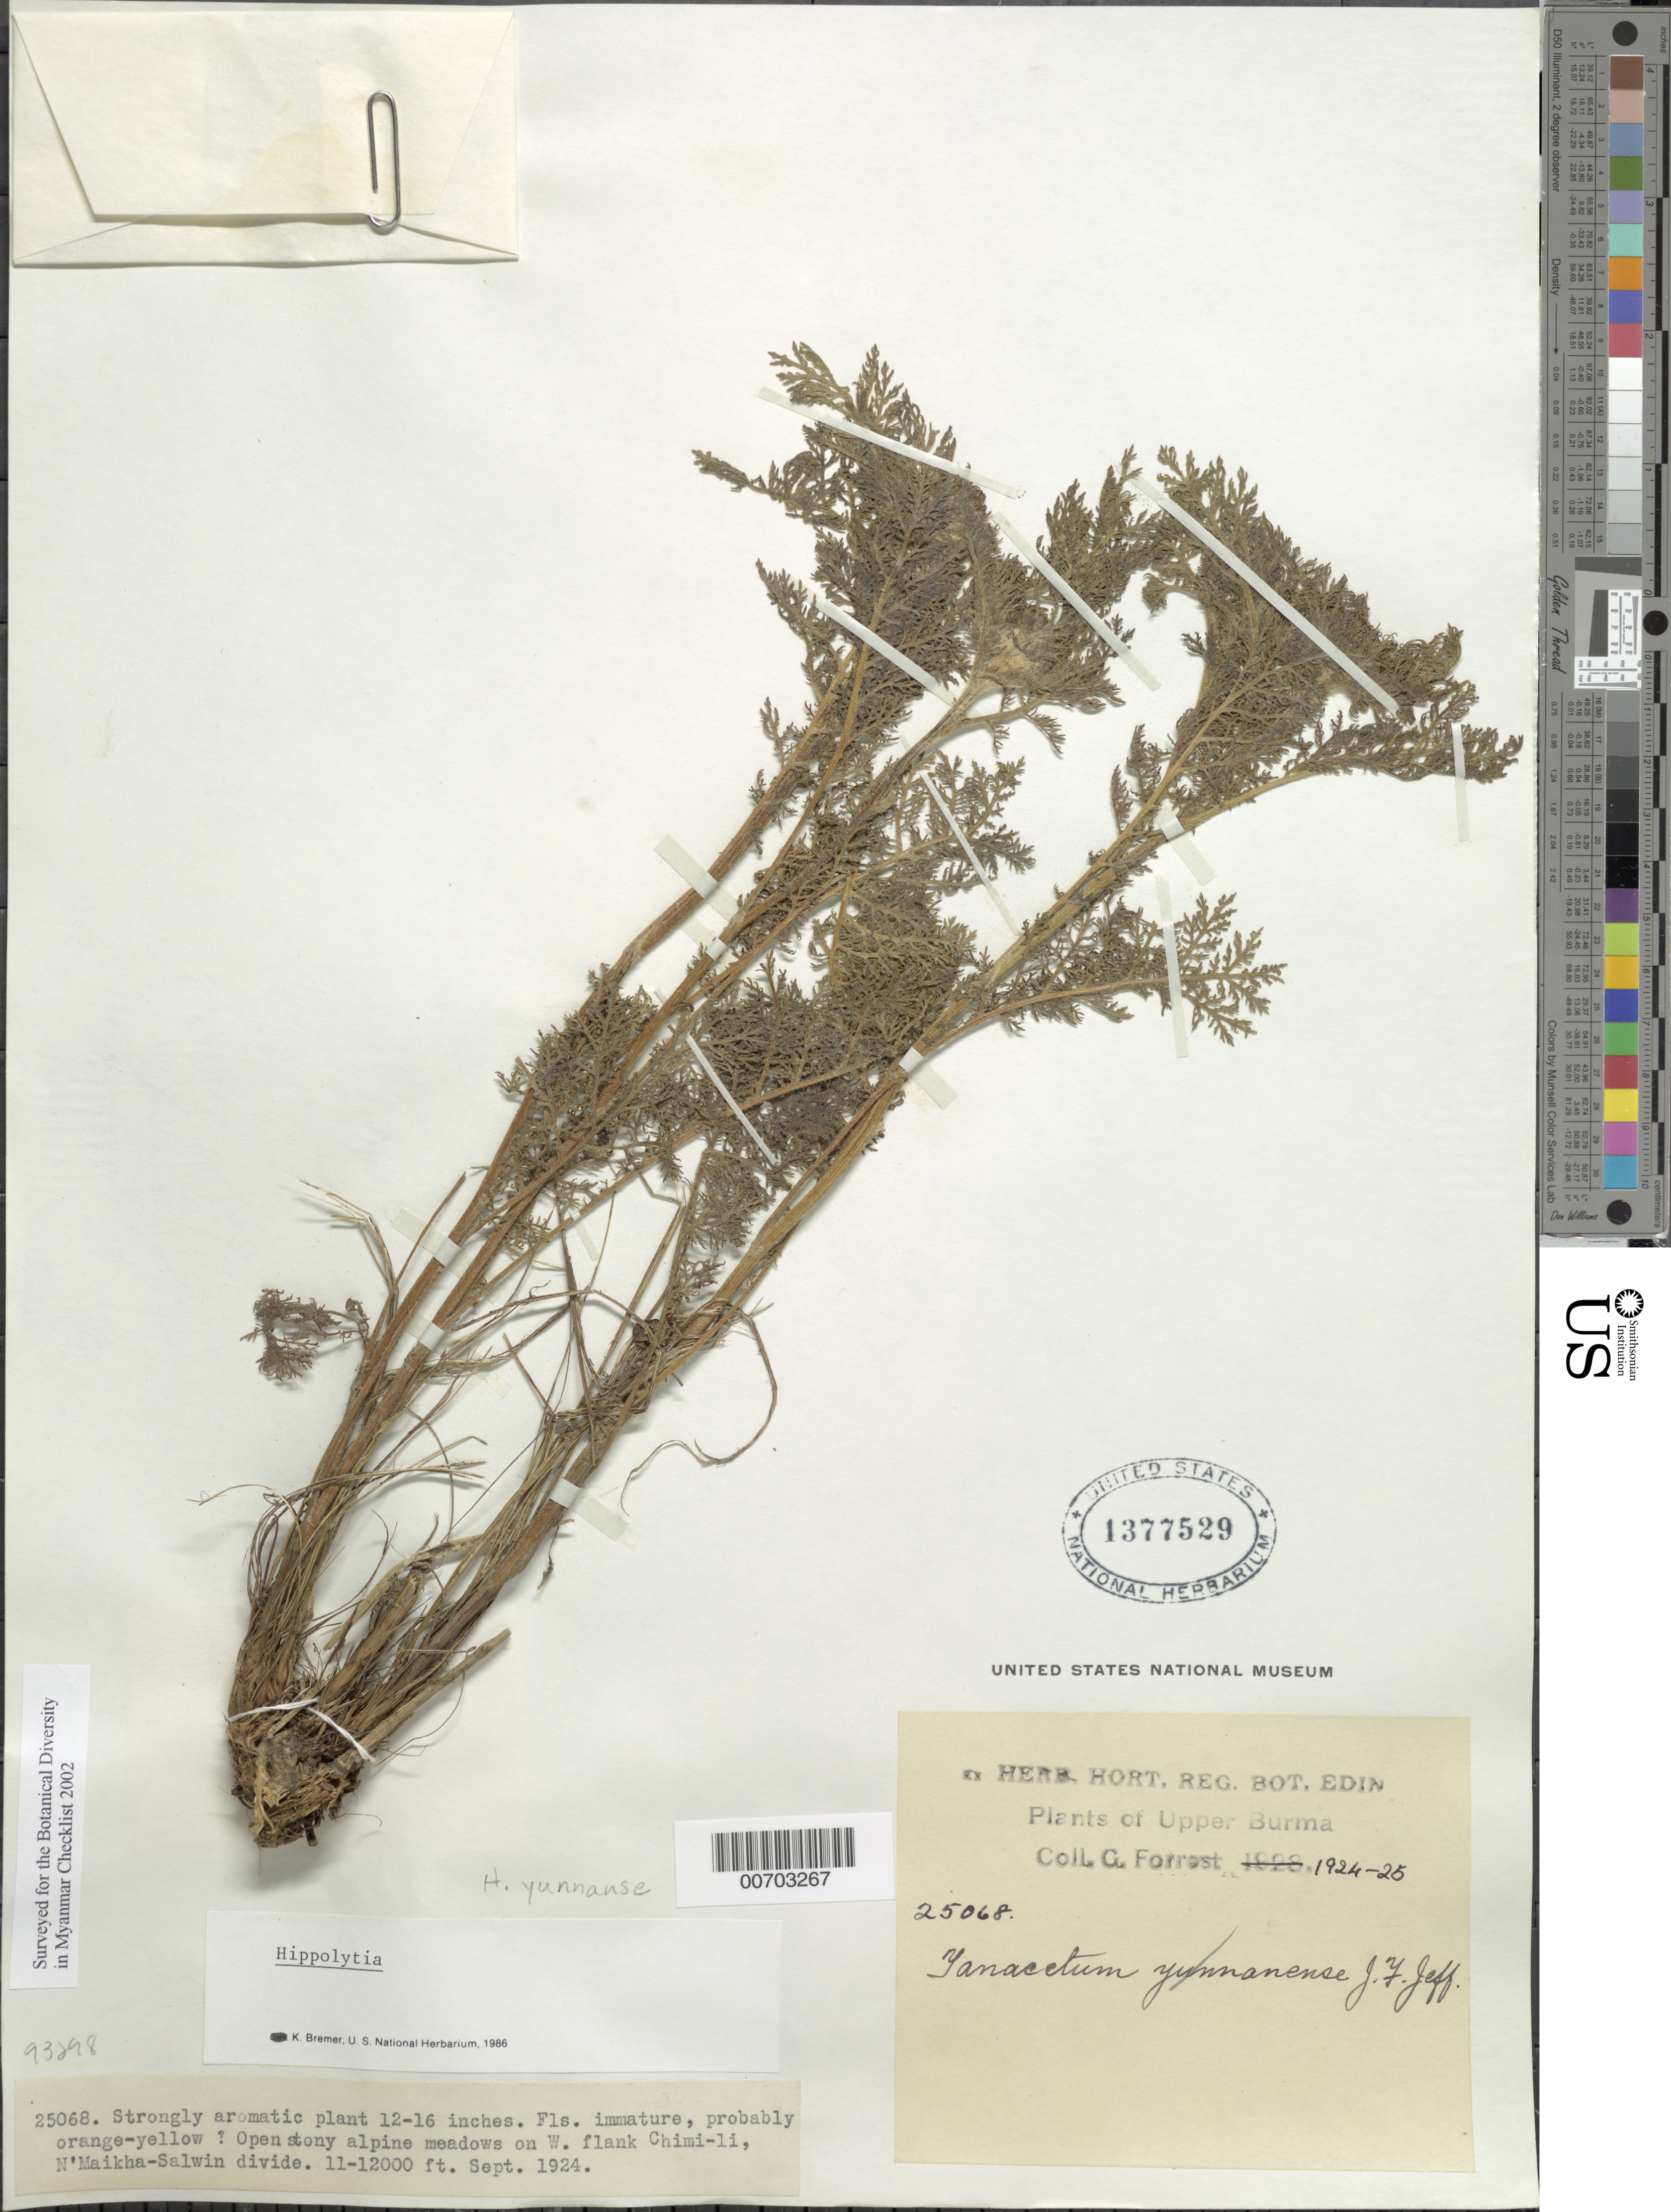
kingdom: Plantae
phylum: Tracheophyta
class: Magnoliopsida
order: Asterales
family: Asteraceae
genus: Hippolytia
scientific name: Hippolytia yunnanensis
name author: (J. Jeffrey) Yu-shih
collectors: G. Forrest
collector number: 25068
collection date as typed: Sep 1925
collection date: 1925-09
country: Myanmar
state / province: Kachin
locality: N'Maikha-Salwin Divide, Chimi-li, W flank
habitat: Open stony alpine meadows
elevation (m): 3353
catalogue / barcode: US 1377529